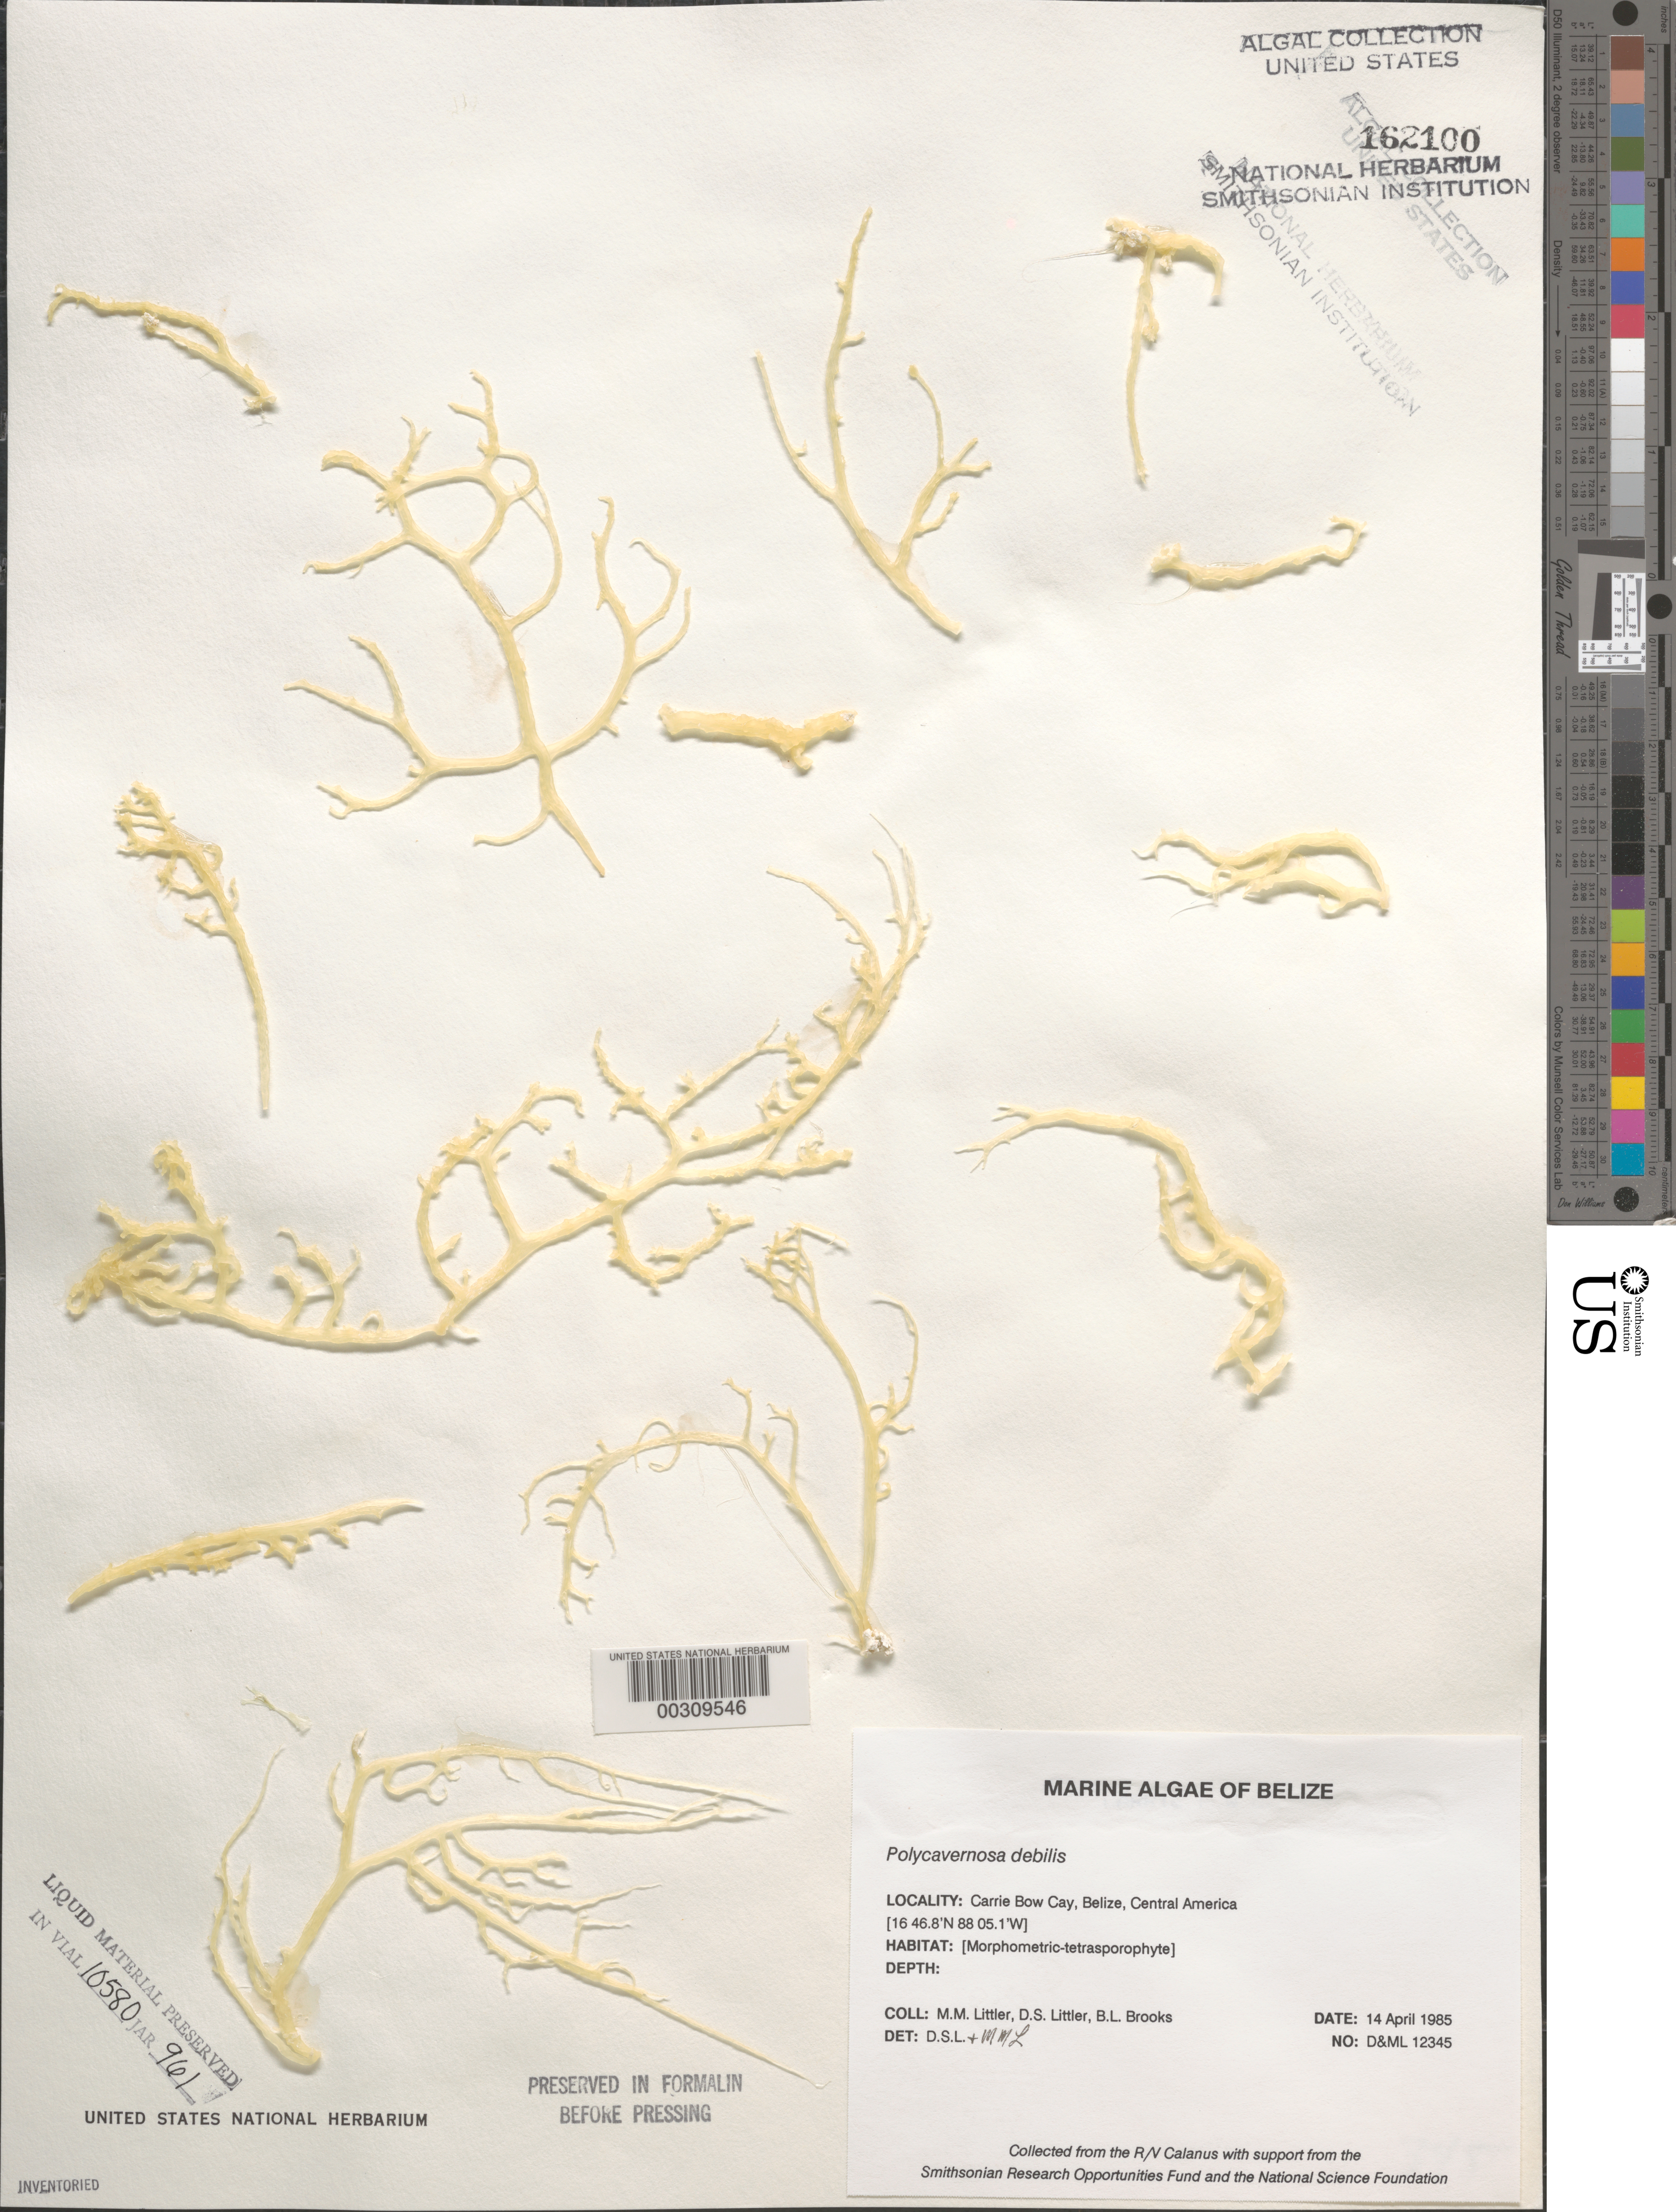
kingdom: Plantae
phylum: Rhodophyta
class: Florideophyceae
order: Gracilariales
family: Gracilariaceae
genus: Gracilaria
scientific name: Gracilaria debilis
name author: (Forssk.) Børgesen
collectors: M. M. Littler, D. S. Littler & B. Brooks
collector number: D&ML 12345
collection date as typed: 14 Apr 1985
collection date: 1985-04-14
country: Belize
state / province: Stann Creek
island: Carrie Bow Cay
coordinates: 16 46.8' N, 88 05.1' W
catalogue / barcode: US 162100